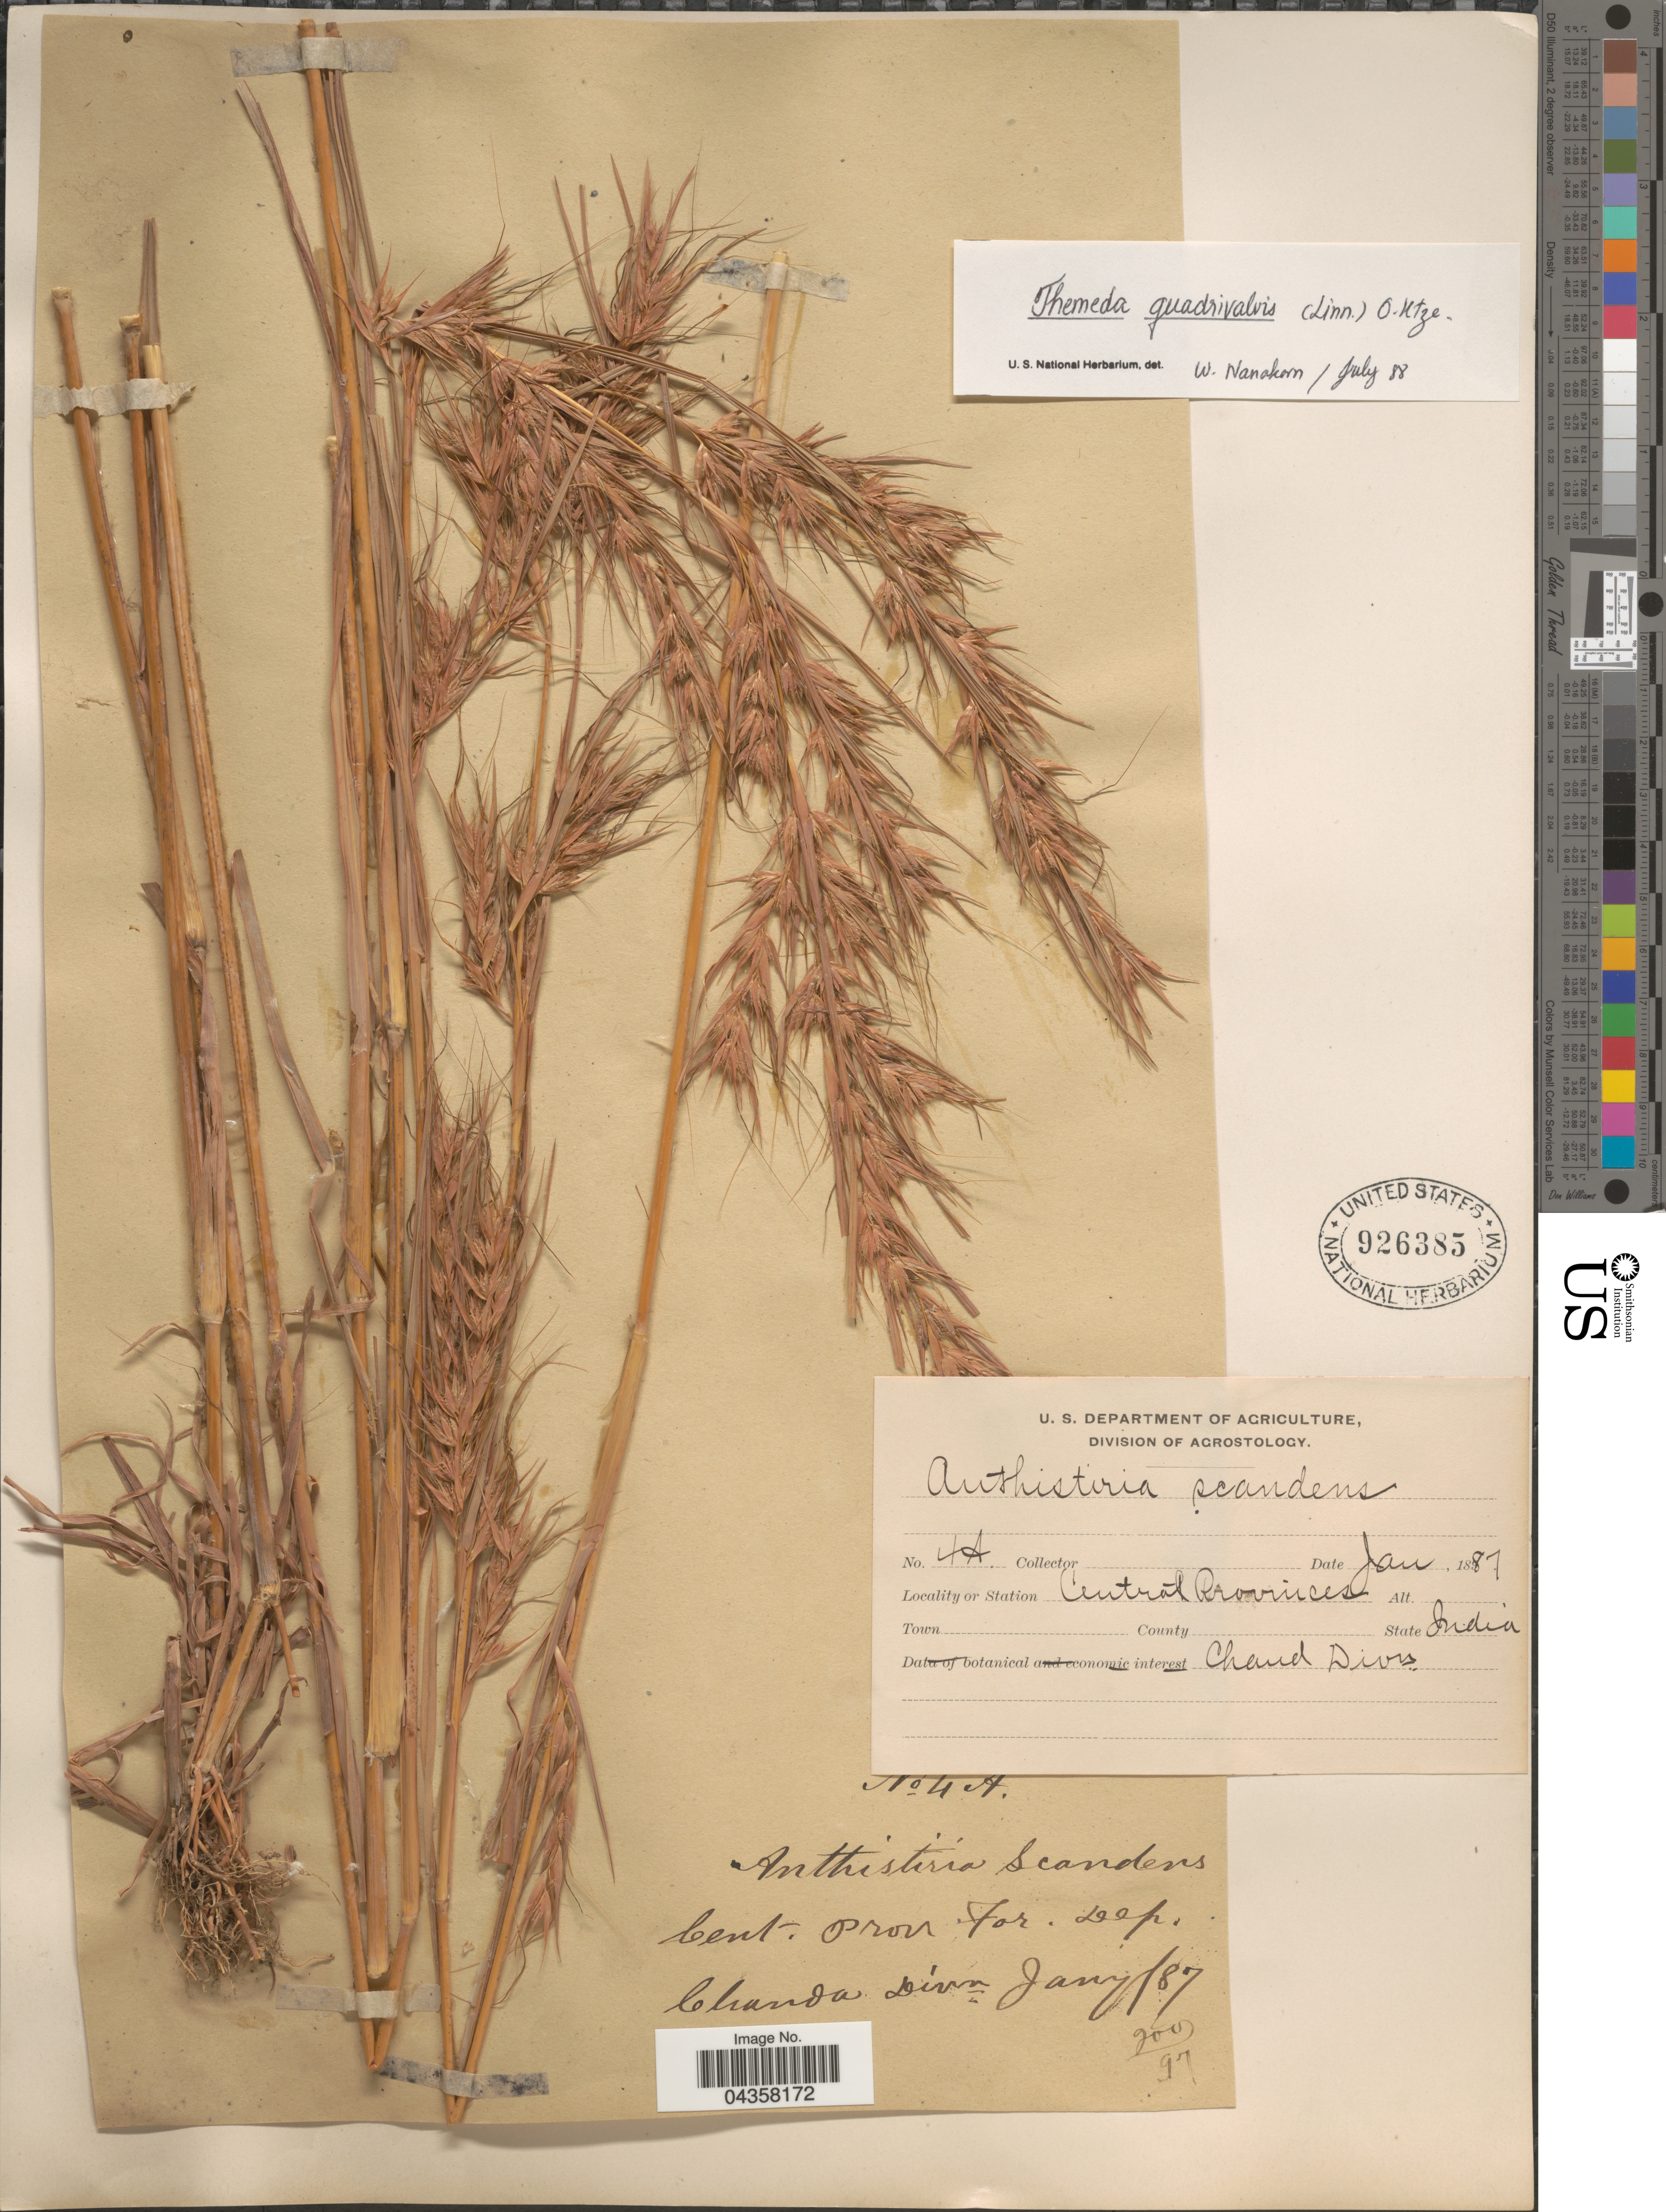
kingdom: Plantae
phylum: Tracheophyta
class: Liliopsida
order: Poales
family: Poaceae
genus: Themeda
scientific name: Themeda quadrivalvis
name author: (L.) Kuntze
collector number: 4A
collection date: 1887-01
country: India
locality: Central Provinces For. Dep. Chanda Divn.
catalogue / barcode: US 926385